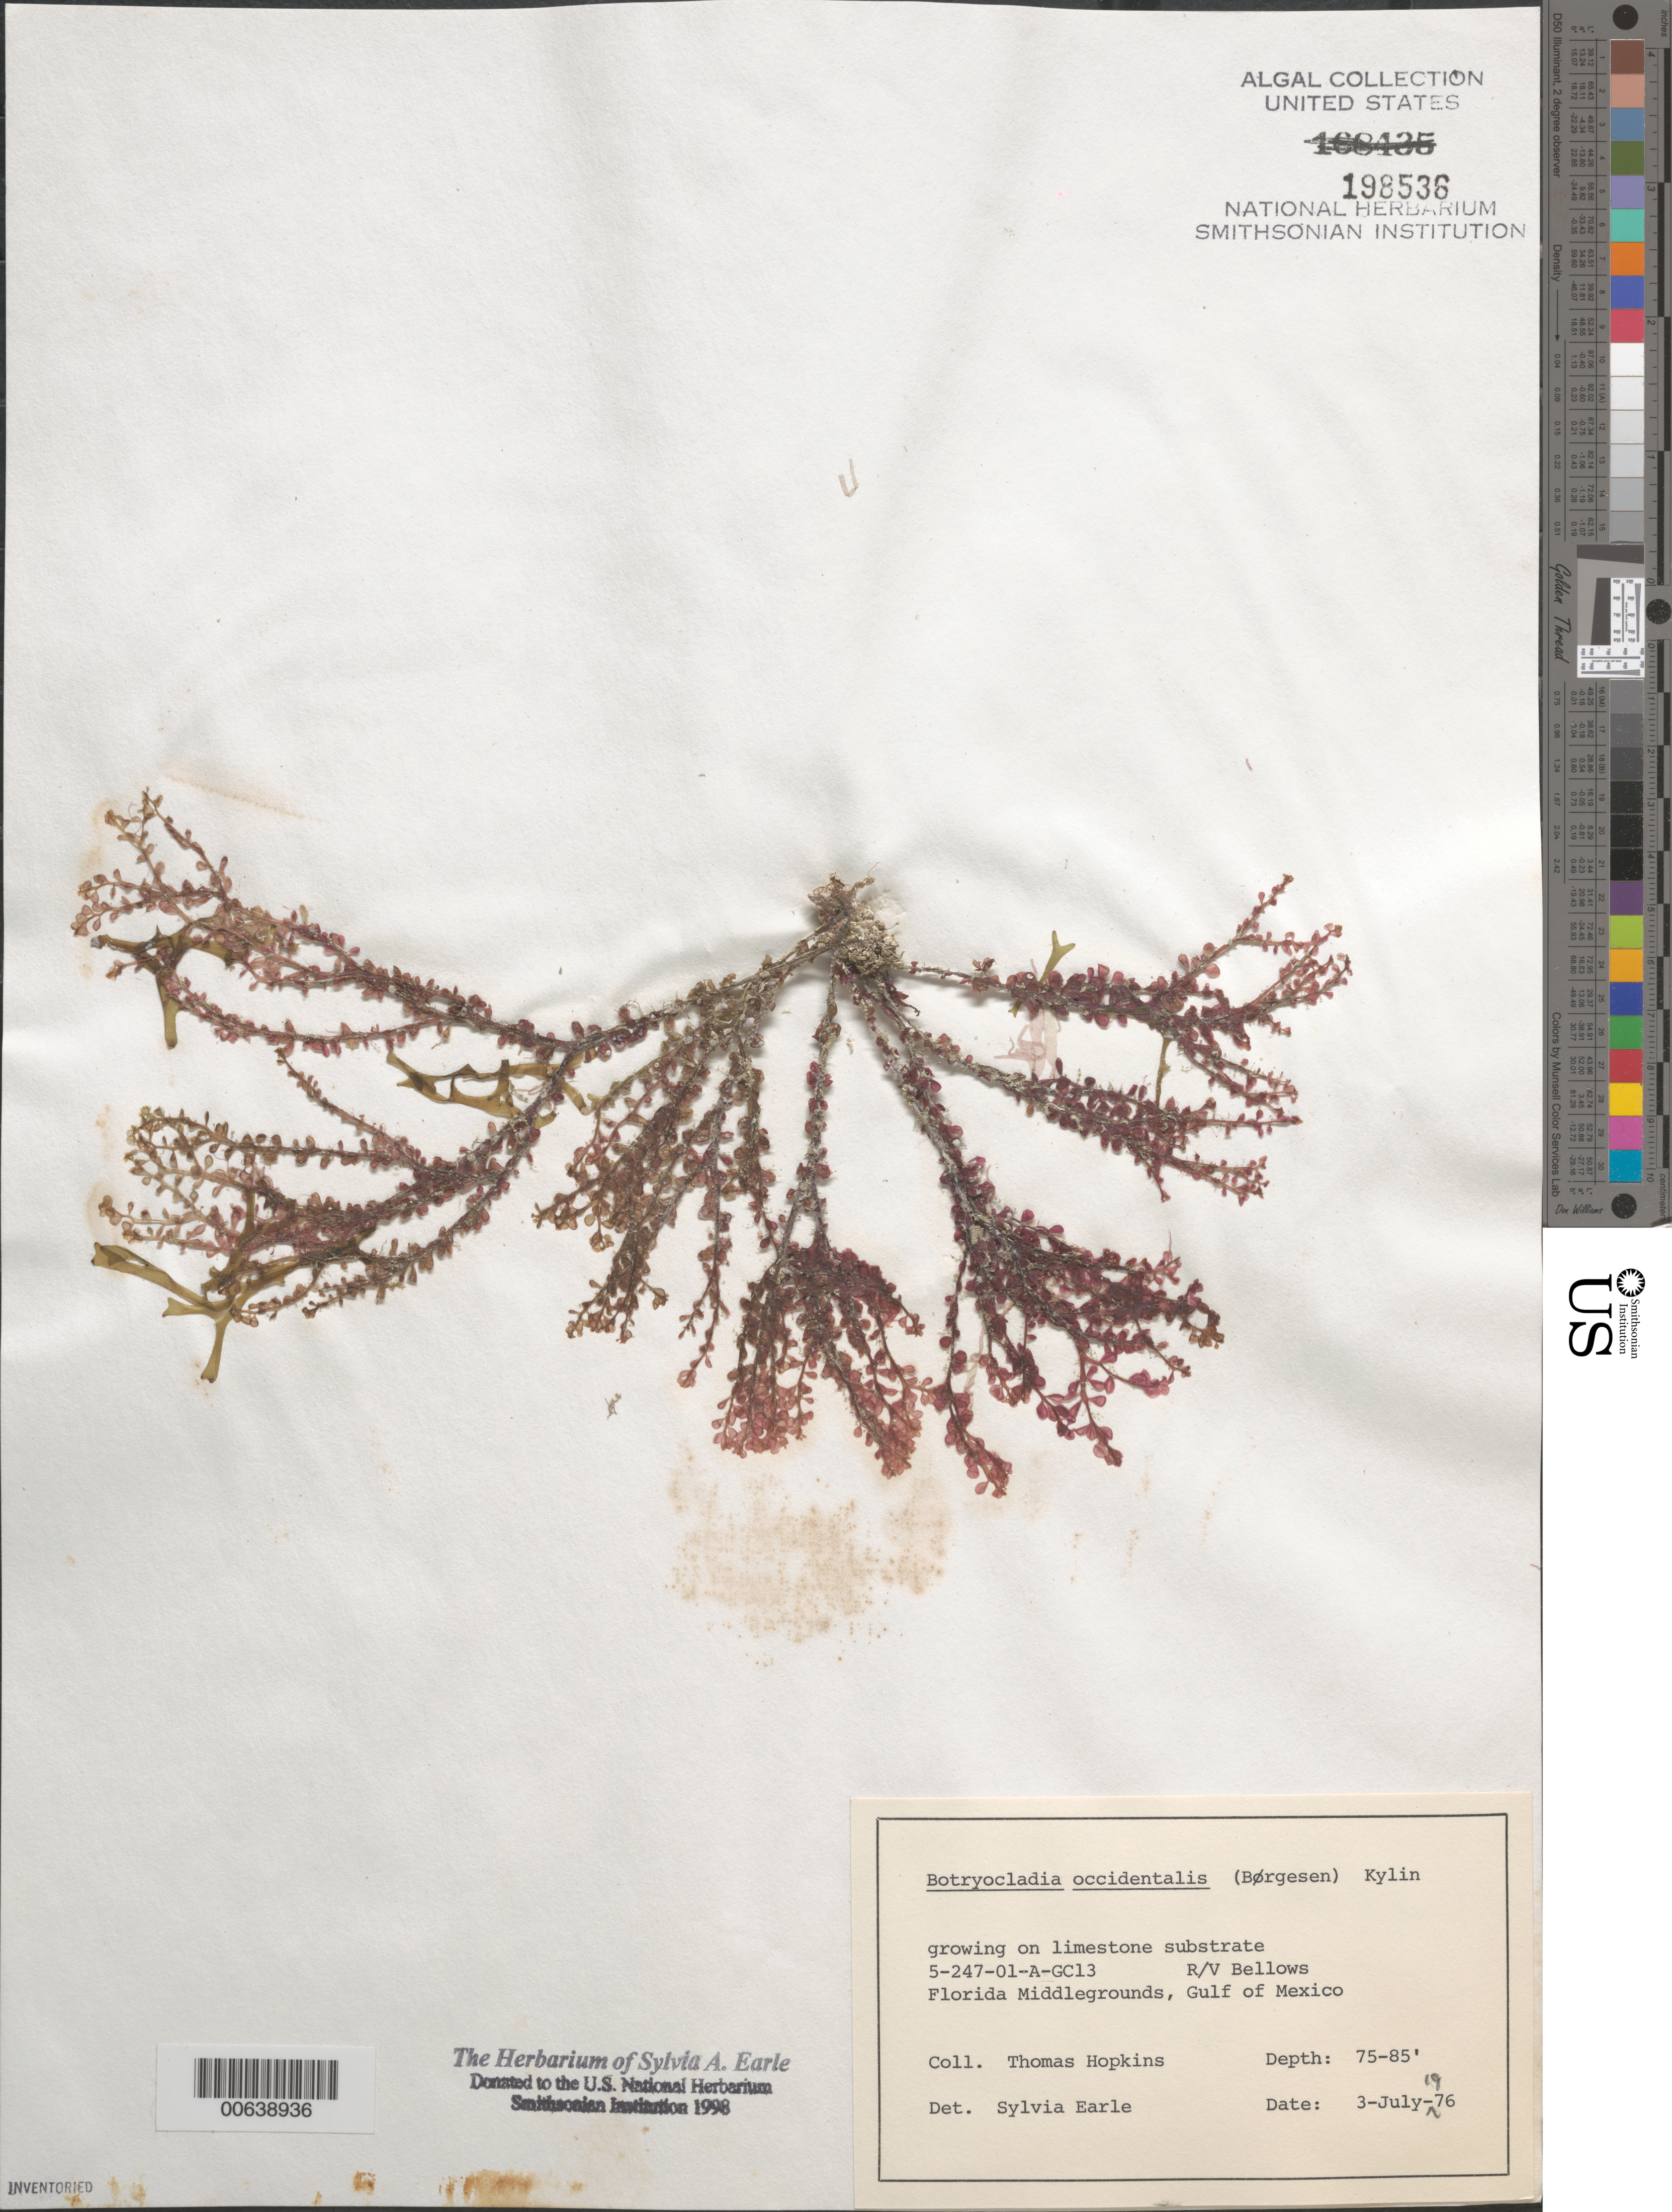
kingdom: Plantae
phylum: Rhodophyta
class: Florideophyceae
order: Rhodymeniales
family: Rhodymeniaceae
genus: Botryocladia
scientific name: Botryocladia occidentalis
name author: (Børgesen) Kylin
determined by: Earle, S. A.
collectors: T. Hopkins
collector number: Station 5-247-01-a-gc13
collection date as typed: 03 Jul 1976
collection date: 1976-07-03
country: United States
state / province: Florida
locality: Florida Middle Grounds, Gulf of Mexico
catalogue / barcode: US 198536